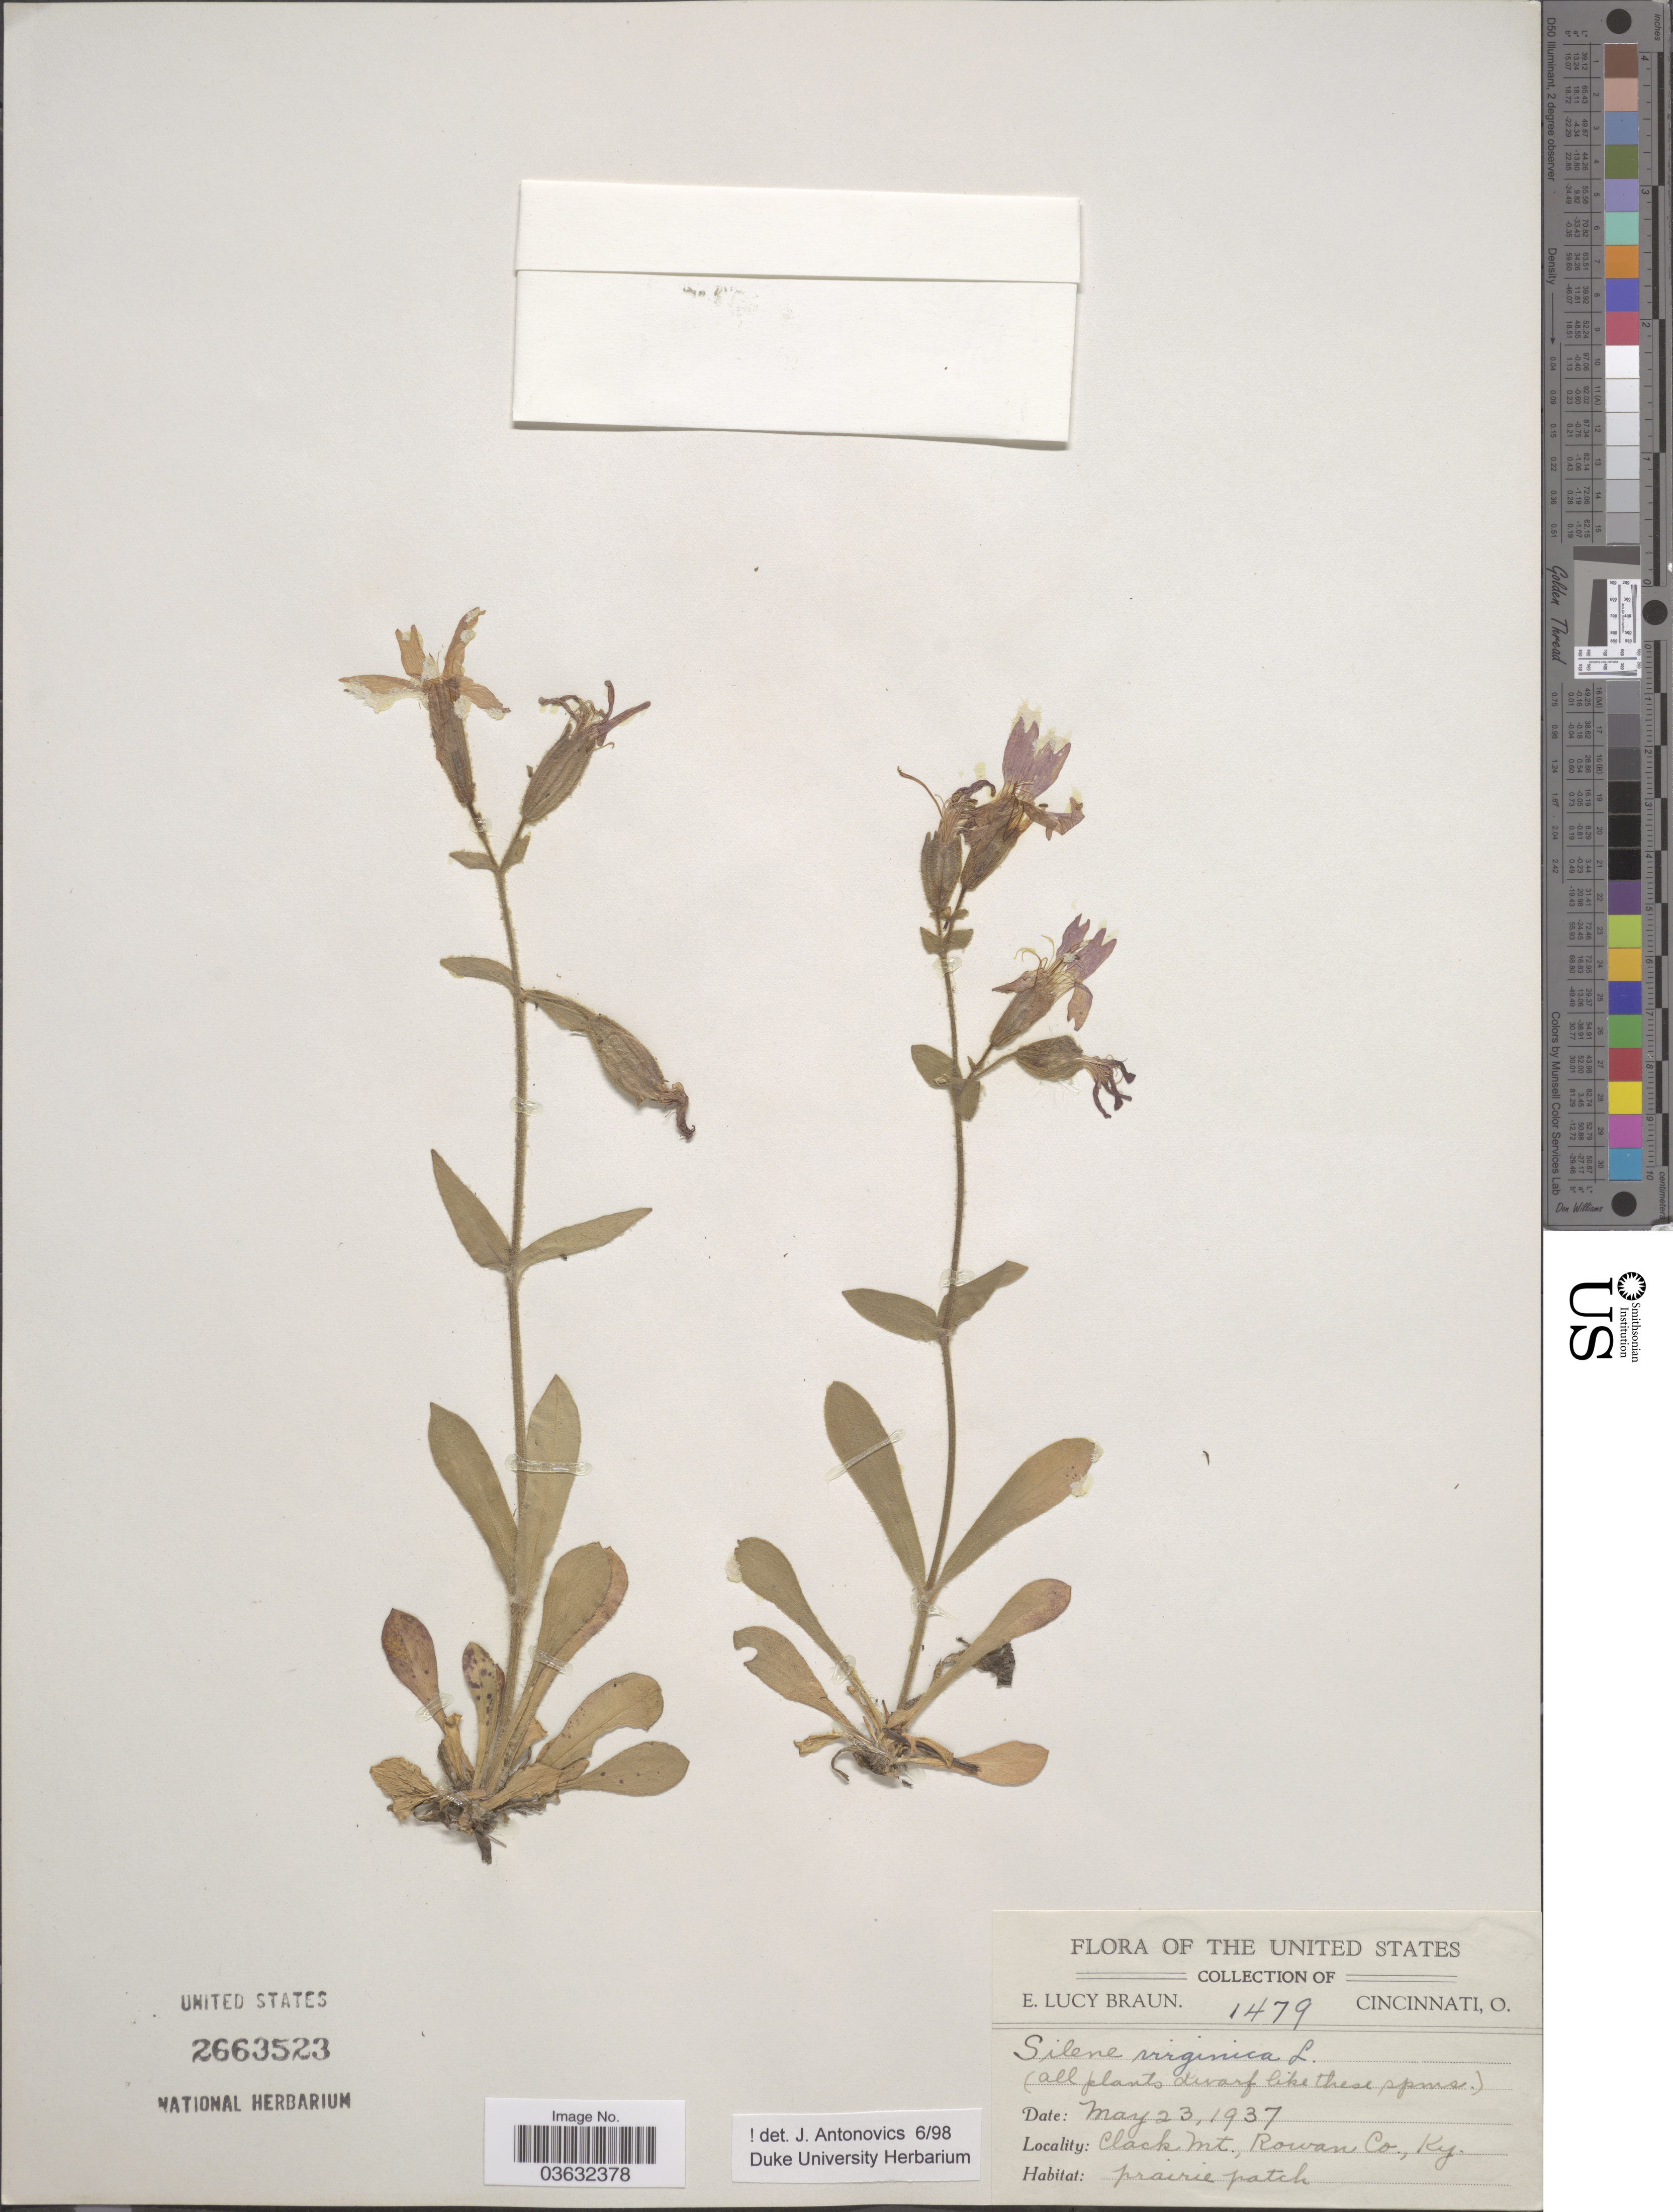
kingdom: Plantae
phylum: Tracheophyta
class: Magnoliopsida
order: Caryophyllales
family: Caryophyllaceae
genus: Silene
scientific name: Silene virginica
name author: L.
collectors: E. L. Braun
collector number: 1479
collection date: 1937-05-23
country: United States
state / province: Kentucky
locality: Clack Mt., Rowan Co.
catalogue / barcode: US 2663523